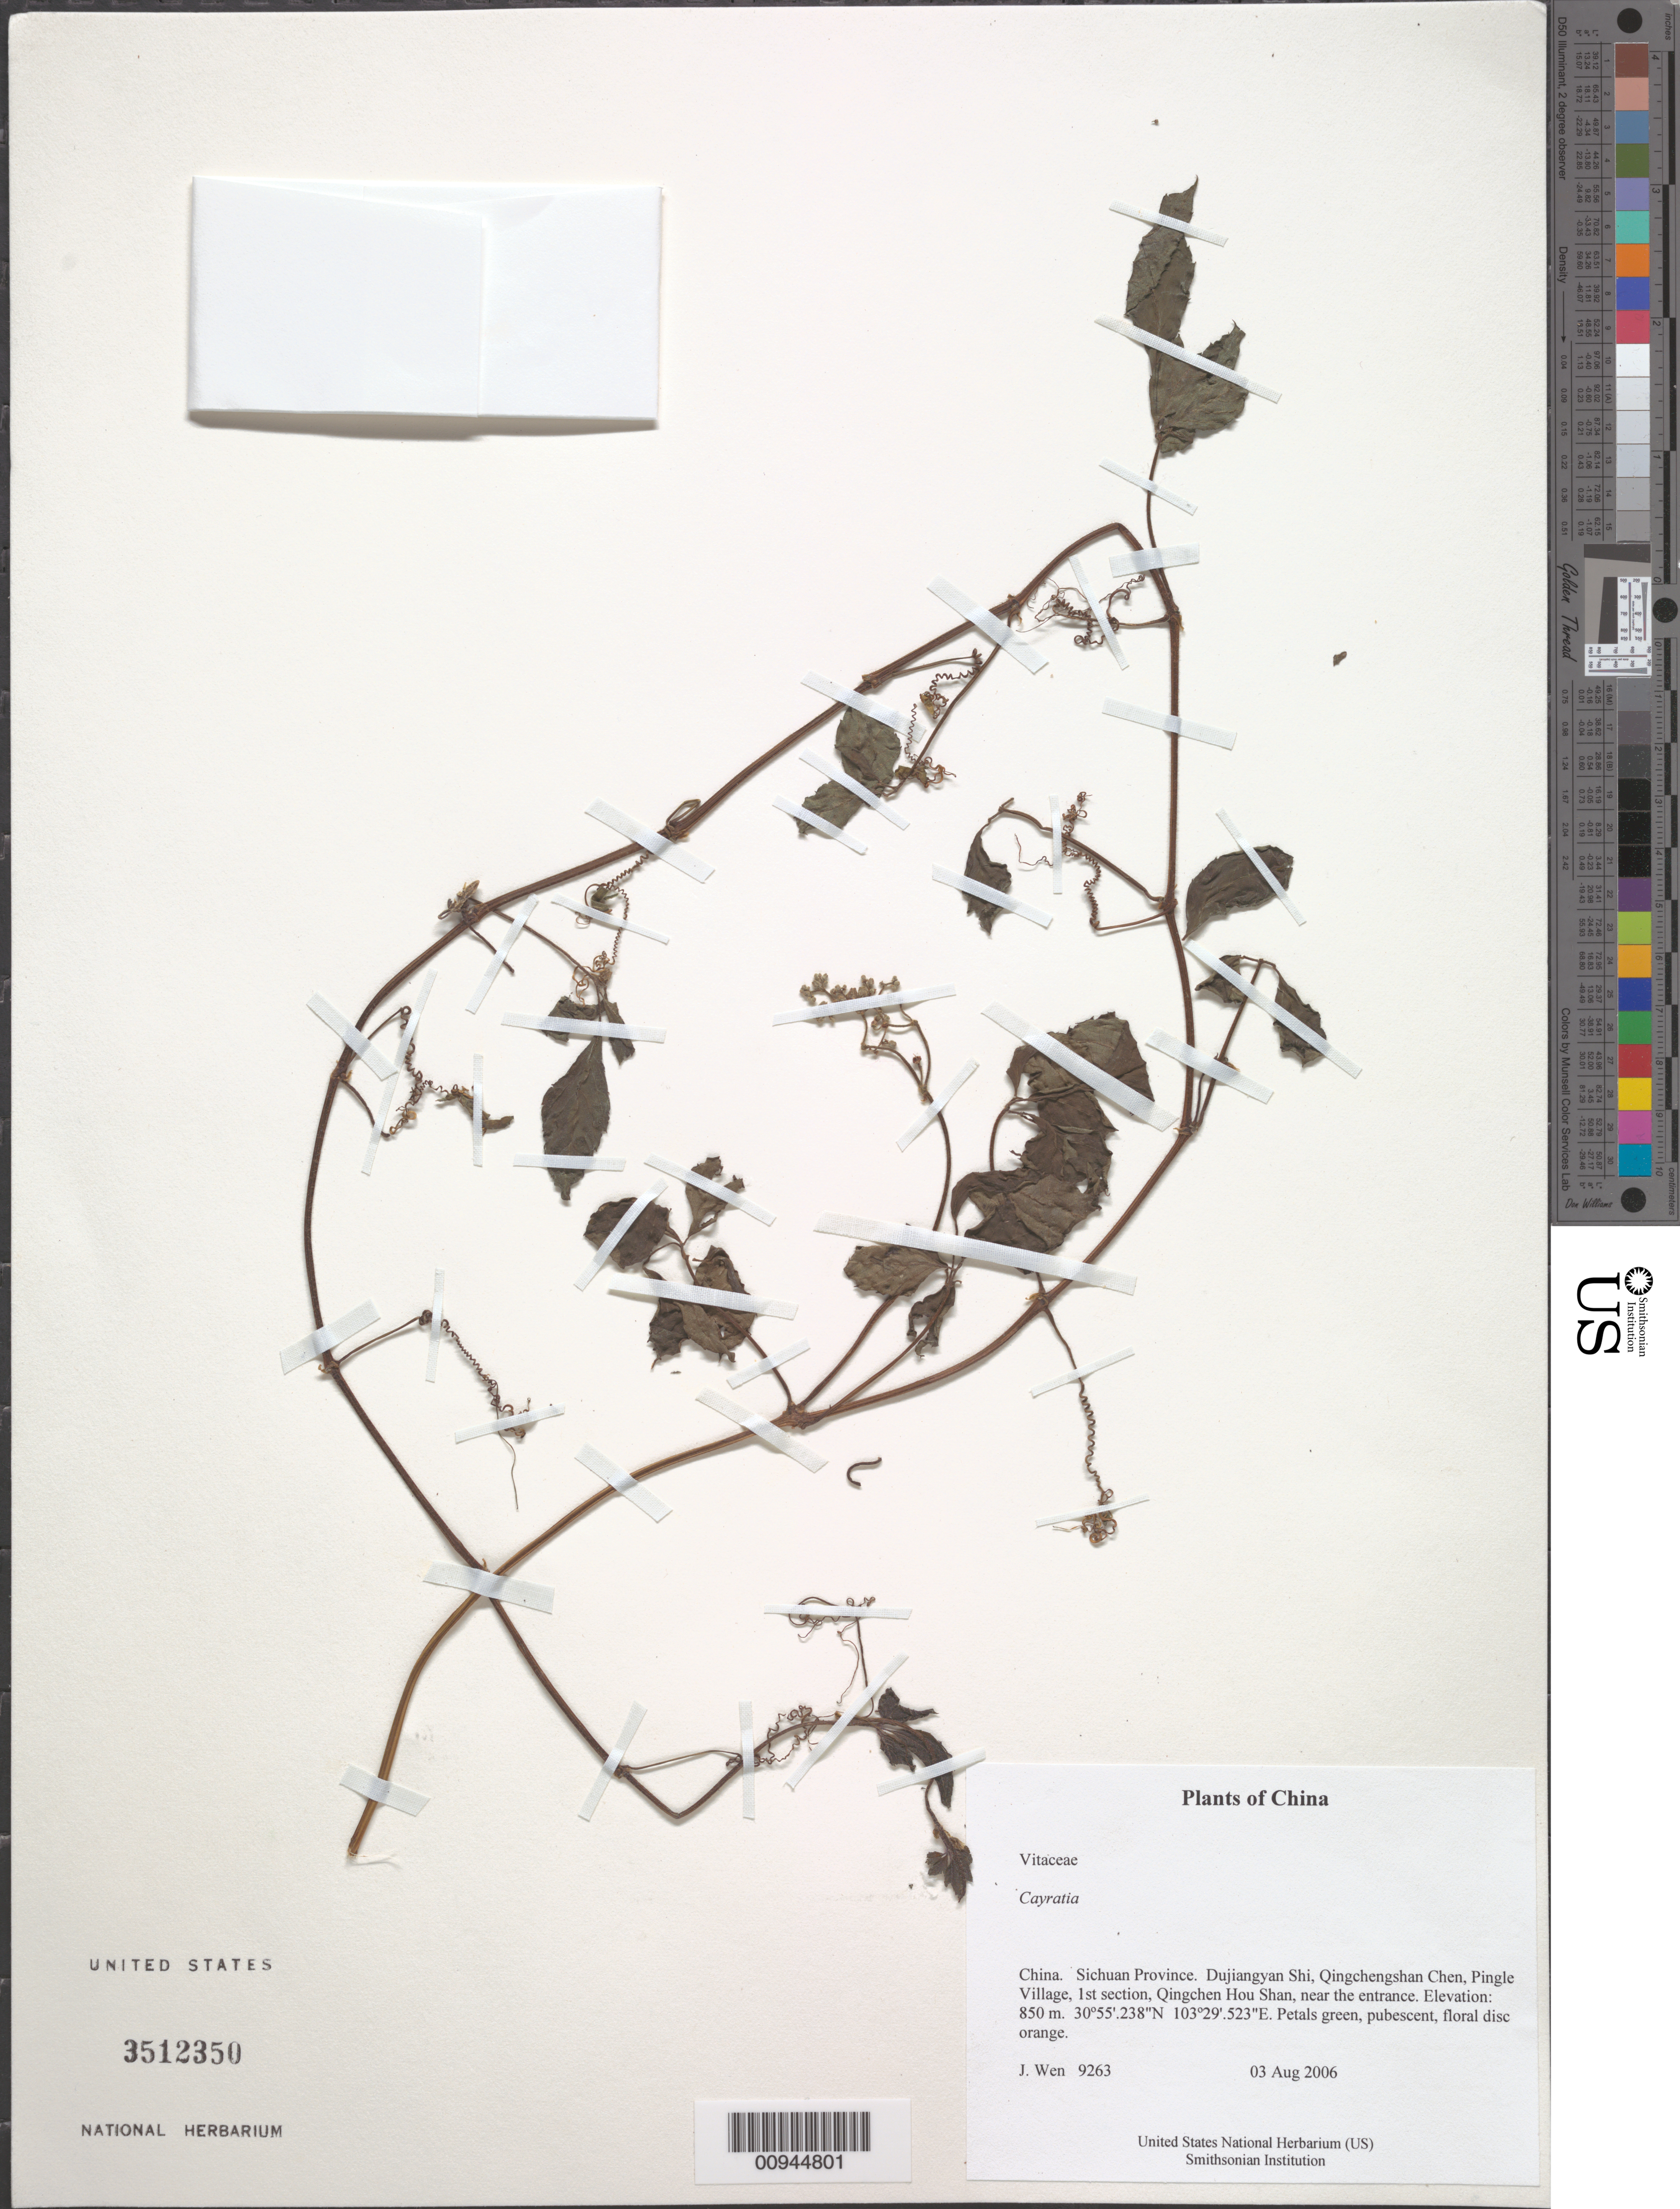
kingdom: Plantae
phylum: Tracheophyta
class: Magnoliopsida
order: Vitales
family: Vitaceae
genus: Causonis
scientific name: Causonis sp.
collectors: J. Wen & S. Wu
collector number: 9263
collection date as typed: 03 Aug 2006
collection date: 2006-08-03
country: China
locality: Sichuan Province. Dujiangyan Shi, Qingchengshan Chen, Pingle Village, 1st section, Qingchen Hou Shan, near the entrance.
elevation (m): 850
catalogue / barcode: US 3512350